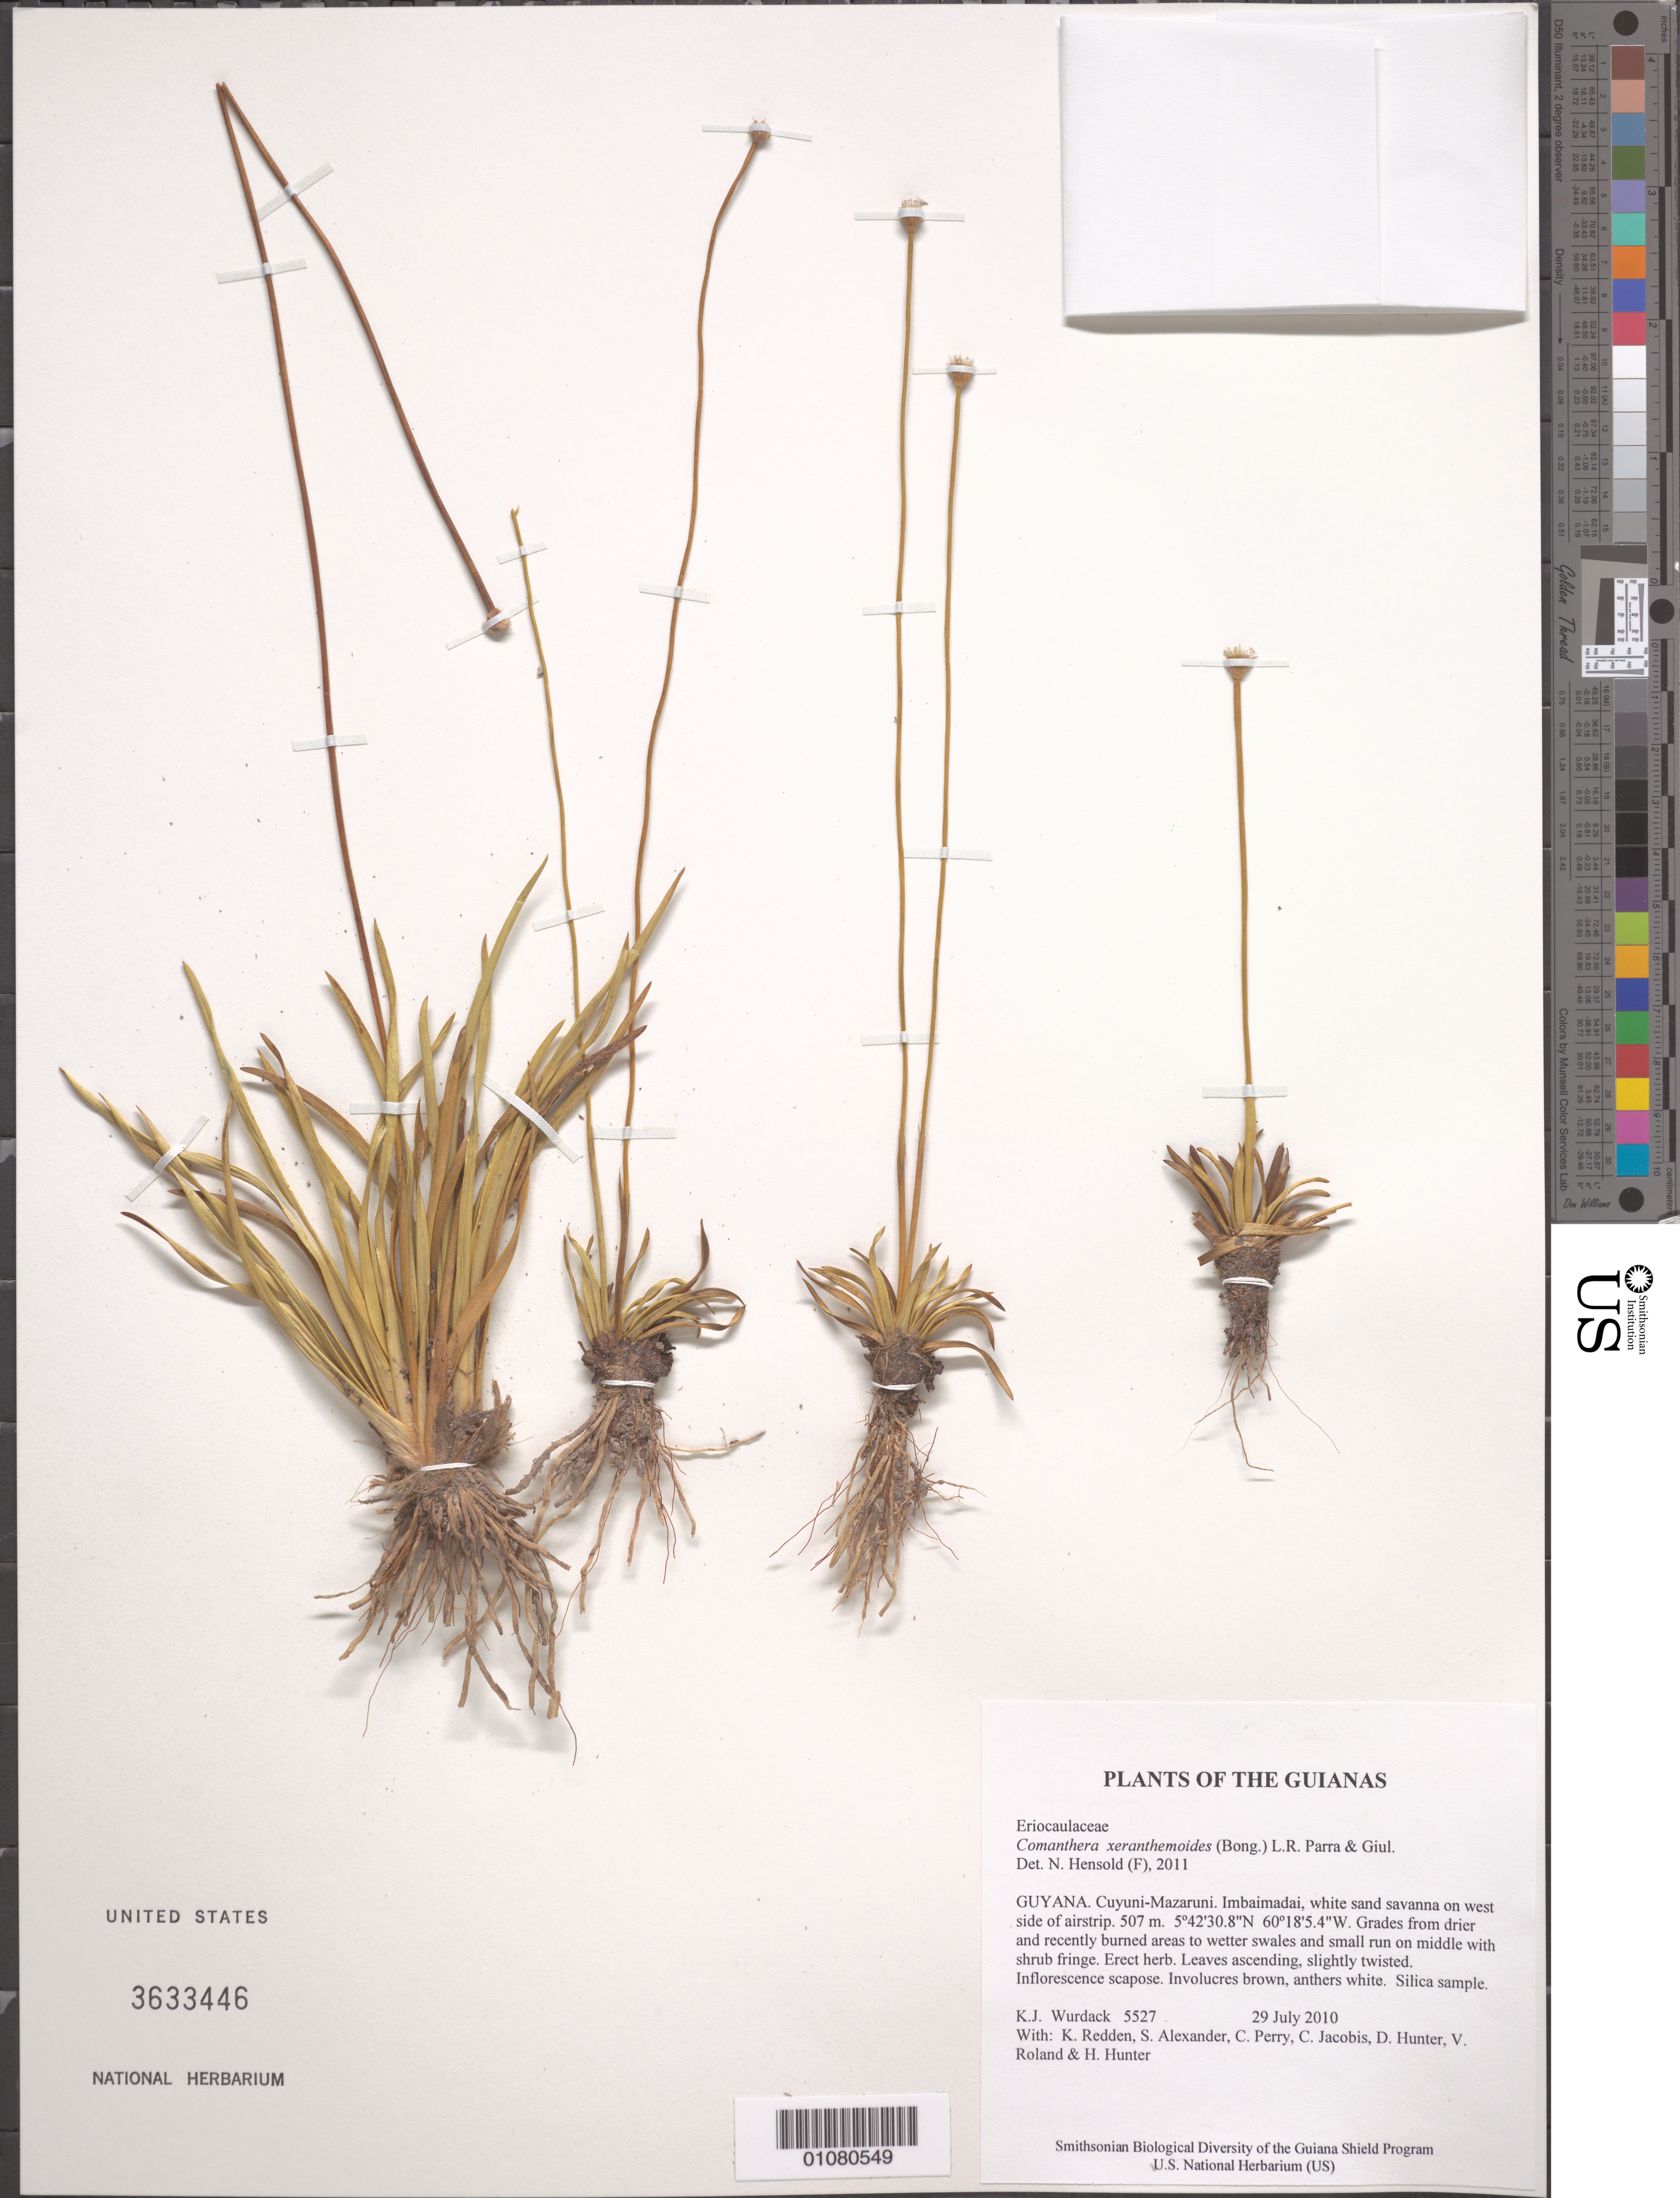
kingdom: Plantae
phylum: Tracheophyta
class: Liliopsida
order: Poales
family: Eriocaulaceae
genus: Comanthera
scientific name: Comanthera xeranthemoides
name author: (Bong.) L.R. Parra & Giul.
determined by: Hensold, N.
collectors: K. Wurdack, K. M. Redden, S. N. Alexander, C. Perry, C. Jacobis, D. Hunter, V. Roland & H. Hunter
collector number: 5527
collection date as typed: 29 July 2010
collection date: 2010-07-29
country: Guyana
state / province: Cuyuni-Mazaruni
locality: Imbaimadai, white sand savanna on west side of airstrip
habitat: Grades from drier and recently burned areas to wetter swales and small run on middle with shrub fringe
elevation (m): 507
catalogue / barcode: US 3633446